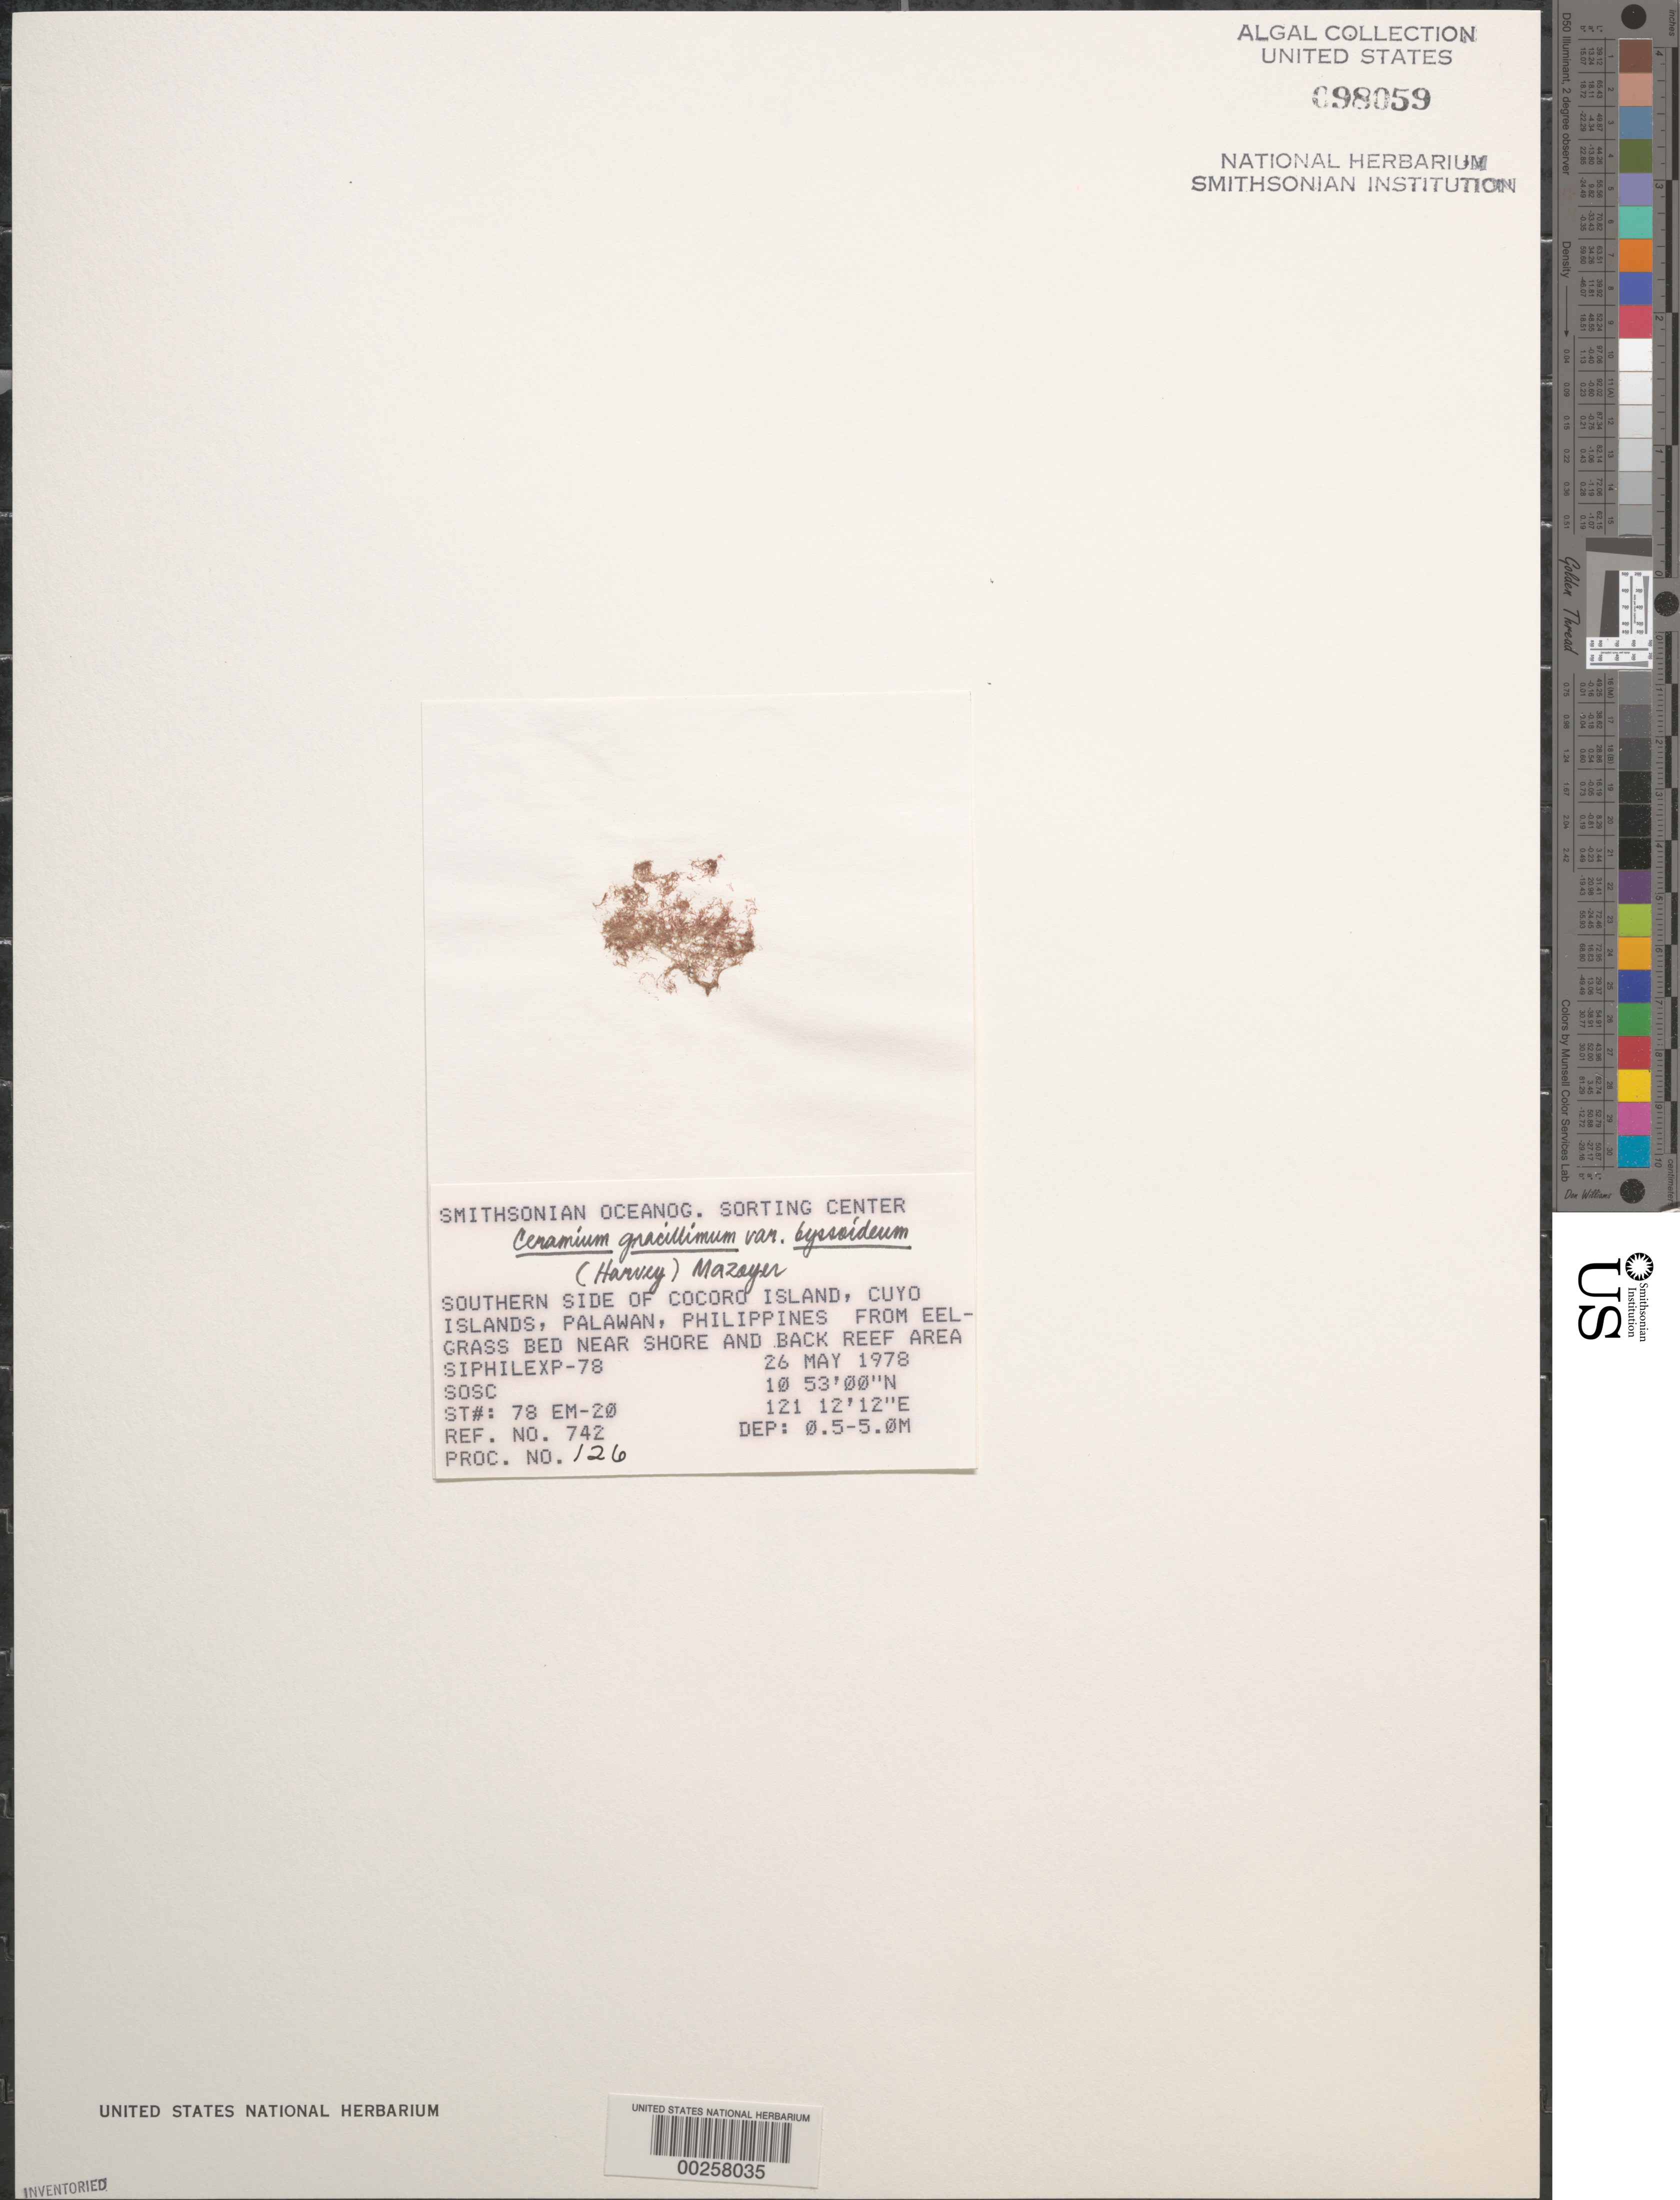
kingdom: Plantae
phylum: Rhodophyta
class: Florideophyceae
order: Ceramiales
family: Ceramiaceae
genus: Ceramium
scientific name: Ceramium gracillimum var. byssoideum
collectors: SOSC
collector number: Station 78 Em-20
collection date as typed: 26 May 1978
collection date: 1978-05-26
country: Philippines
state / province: Mimaropa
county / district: Palawan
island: Cocoro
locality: Southern side of island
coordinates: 10 53' 00" N, 121 12' 12" E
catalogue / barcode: US 98059